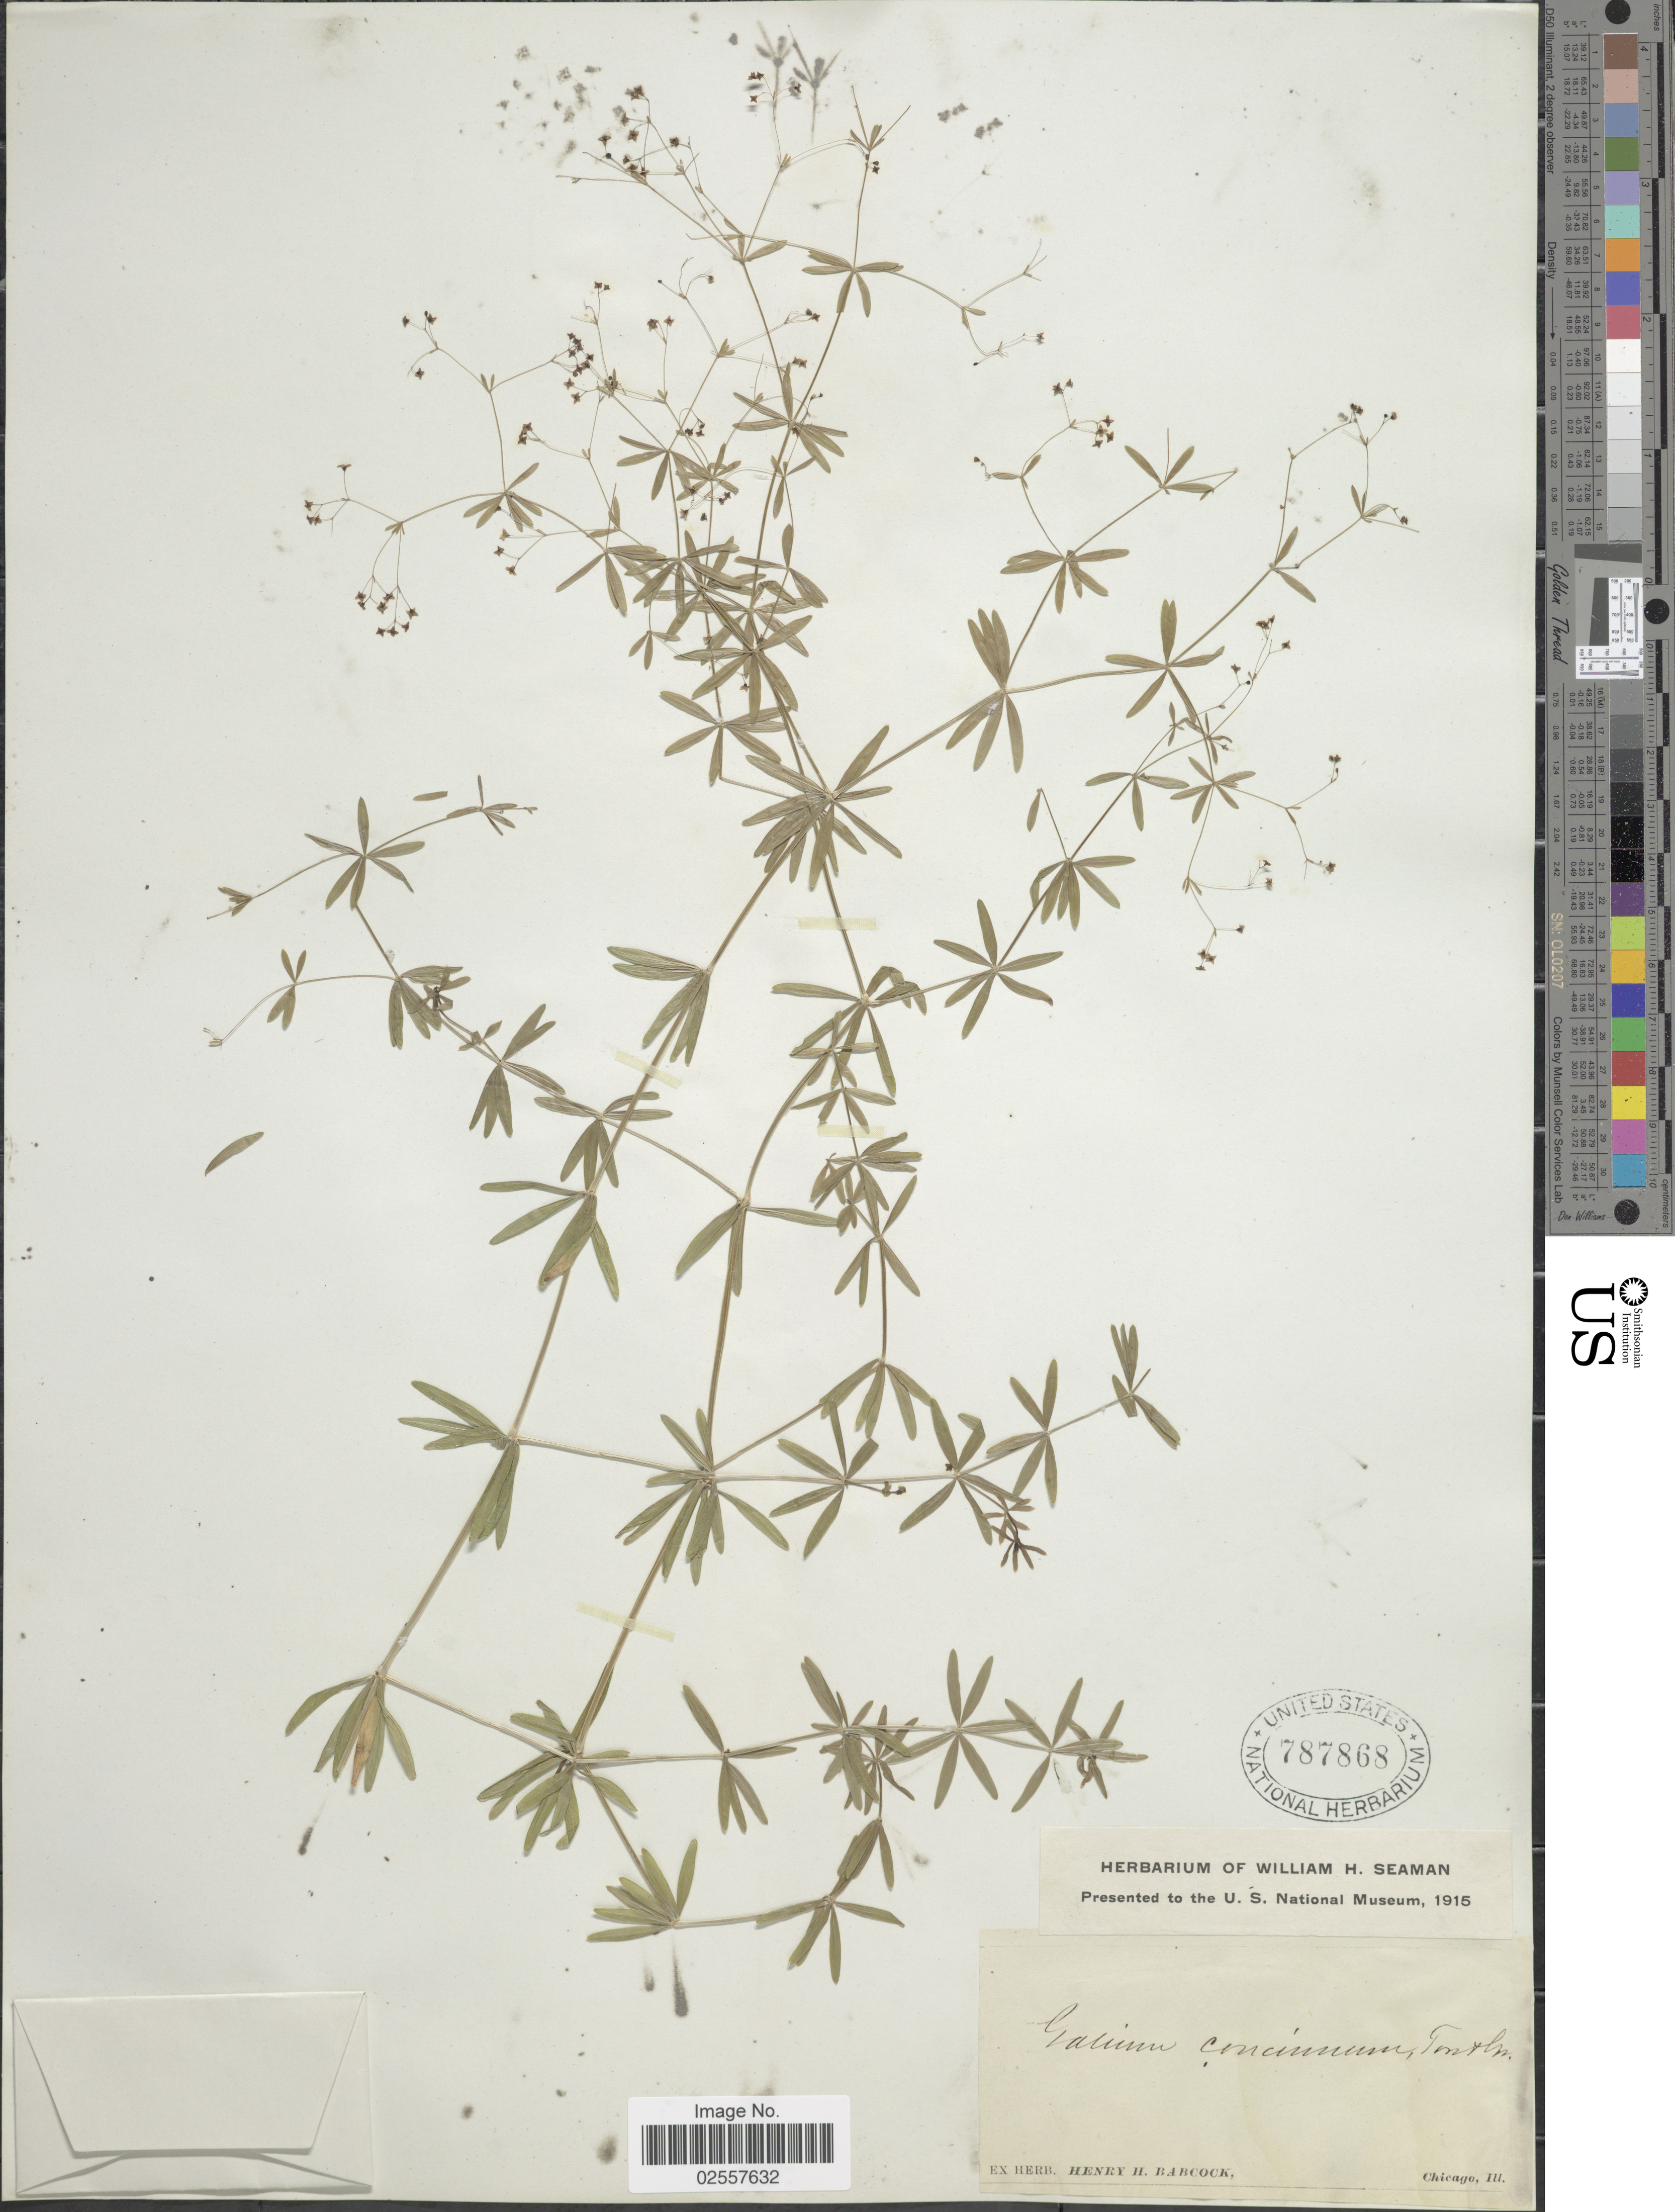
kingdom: Plantae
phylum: Tracheophyta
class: Magnoliopsida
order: Gentianales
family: Rubiaceae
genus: Galium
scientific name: Galium concinnum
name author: Torr. & A. Gray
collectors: ex herb. Henry Homes Babcock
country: United States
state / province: Illinois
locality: Chicagoi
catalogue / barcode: US 787868